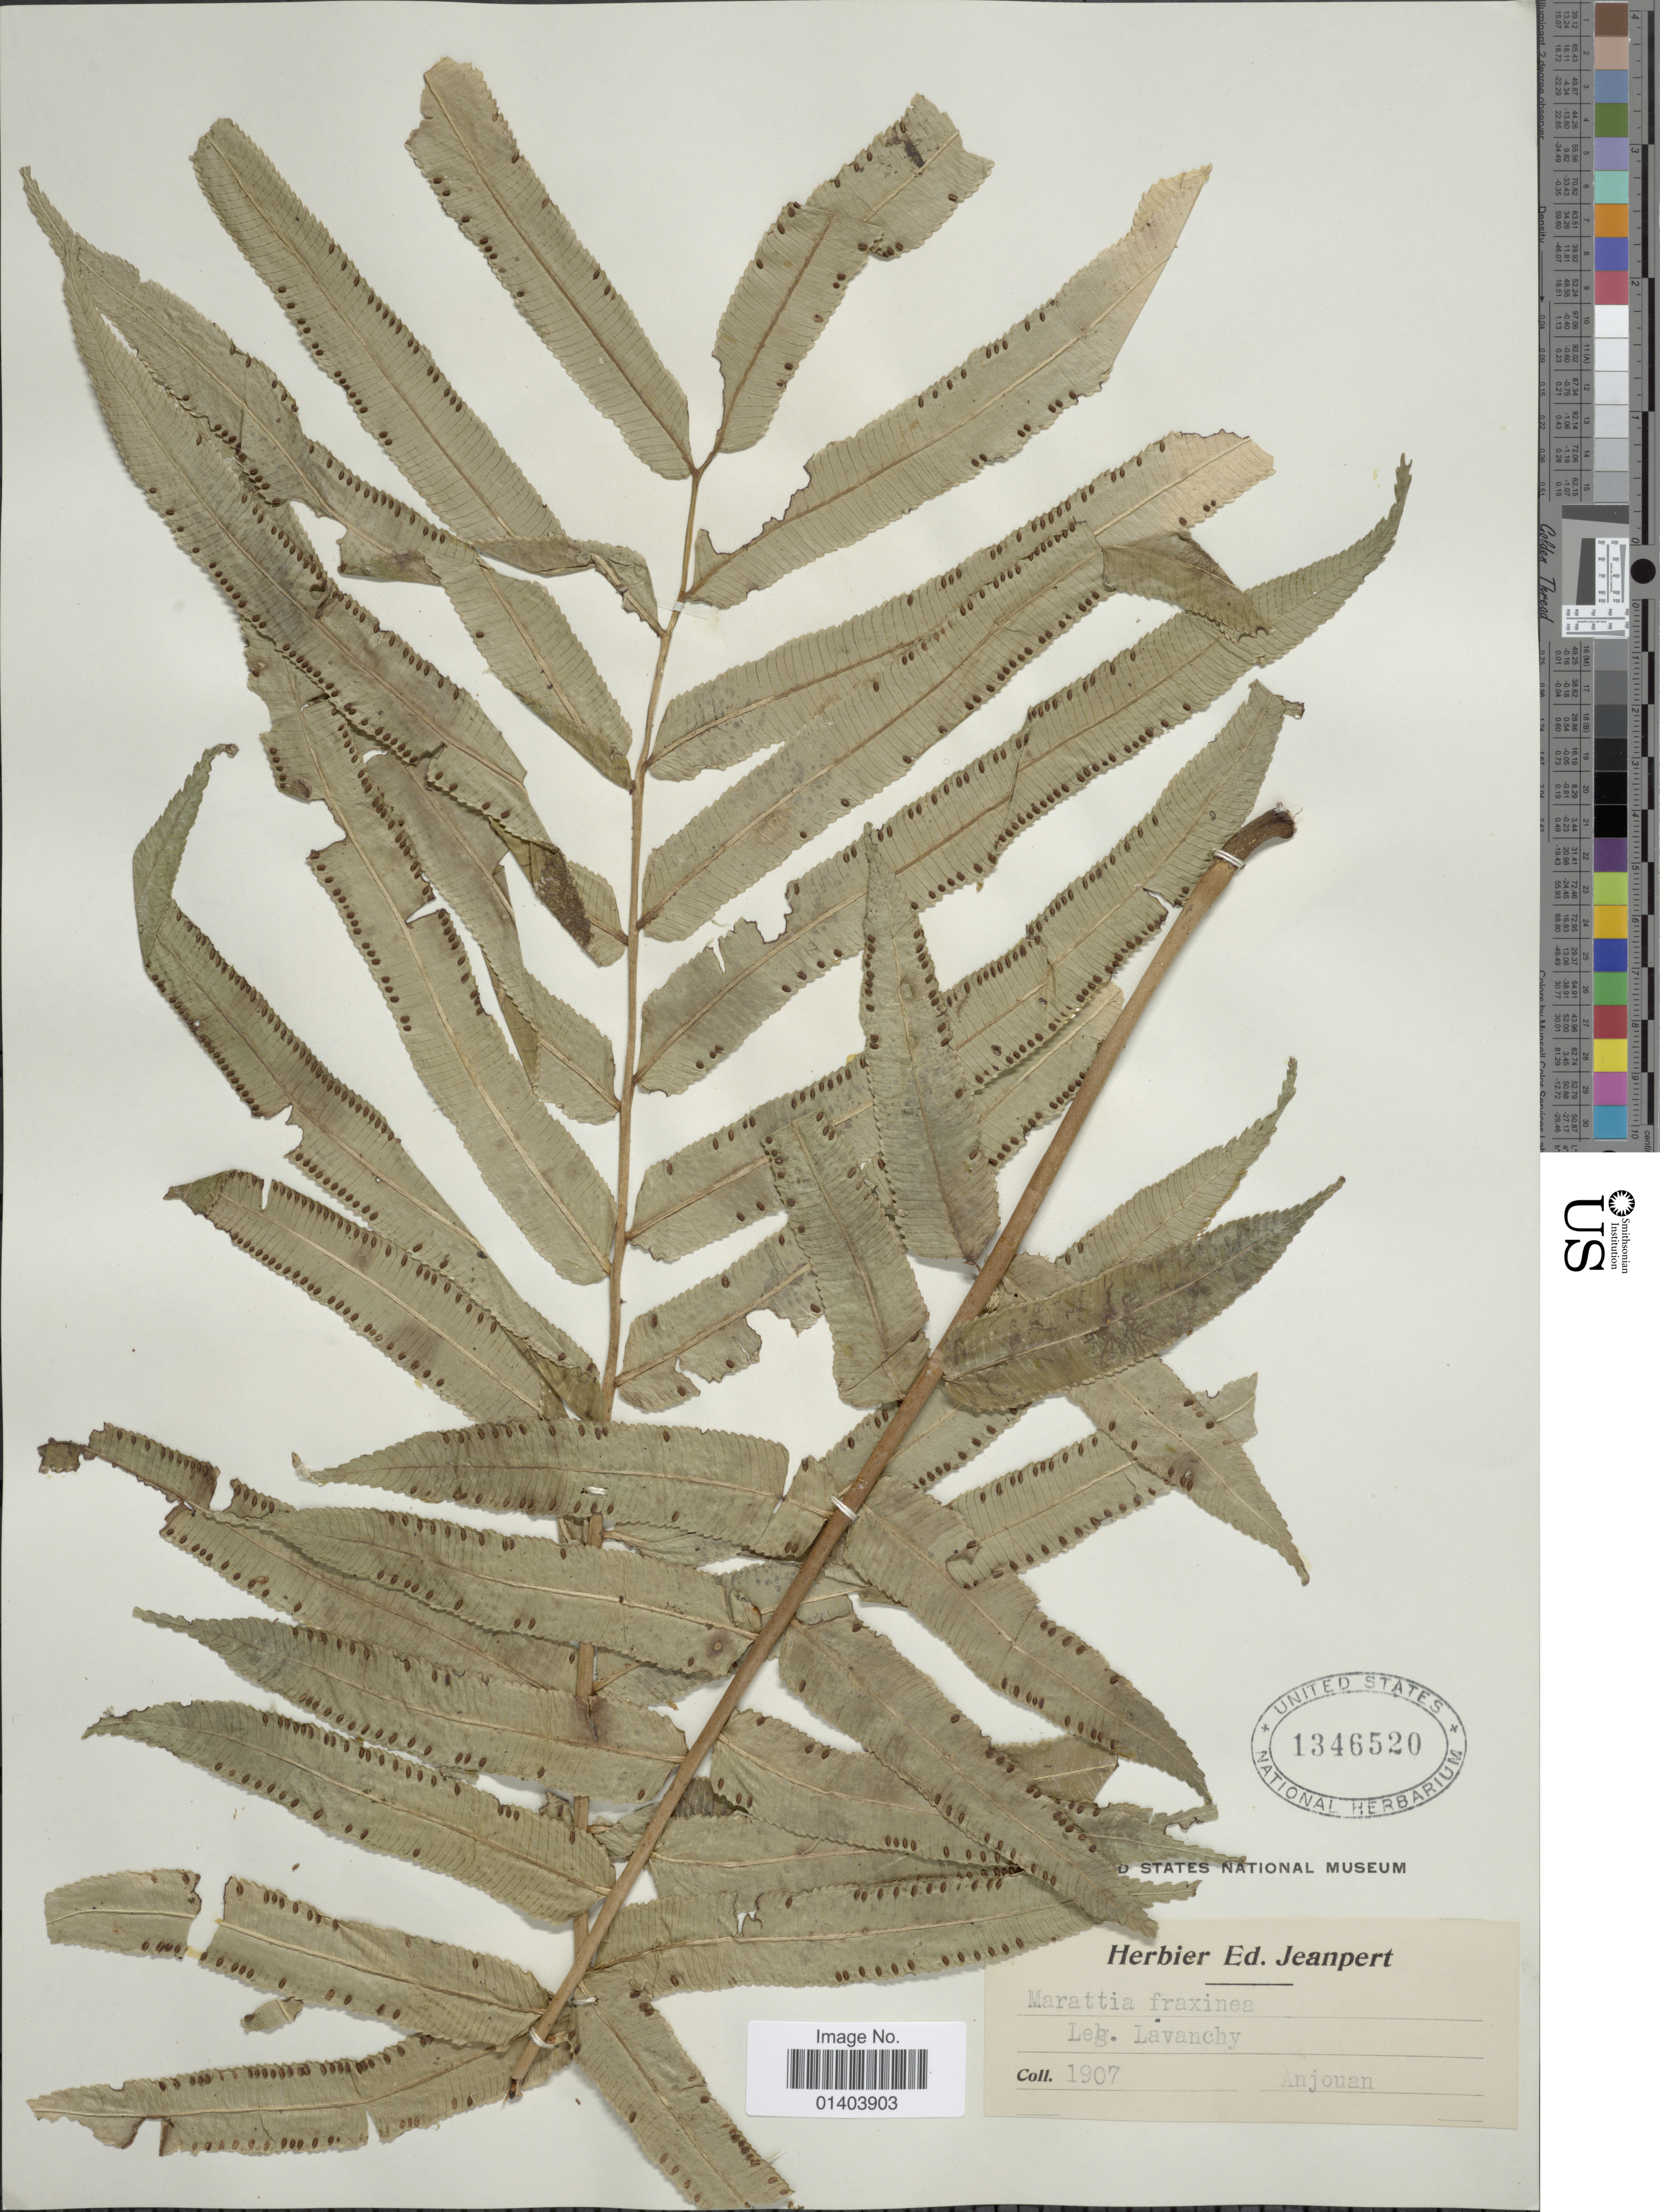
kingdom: Plantae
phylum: Tracheophyta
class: Polypodiopsida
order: Marattiales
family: Marattiaceae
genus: Ptisana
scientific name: Ptisana fraxinea var. fraxinea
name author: (Sm.) Murdock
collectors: Lavanchy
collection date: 1907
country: Comoros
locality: Anjouan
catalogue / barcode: US 1346520